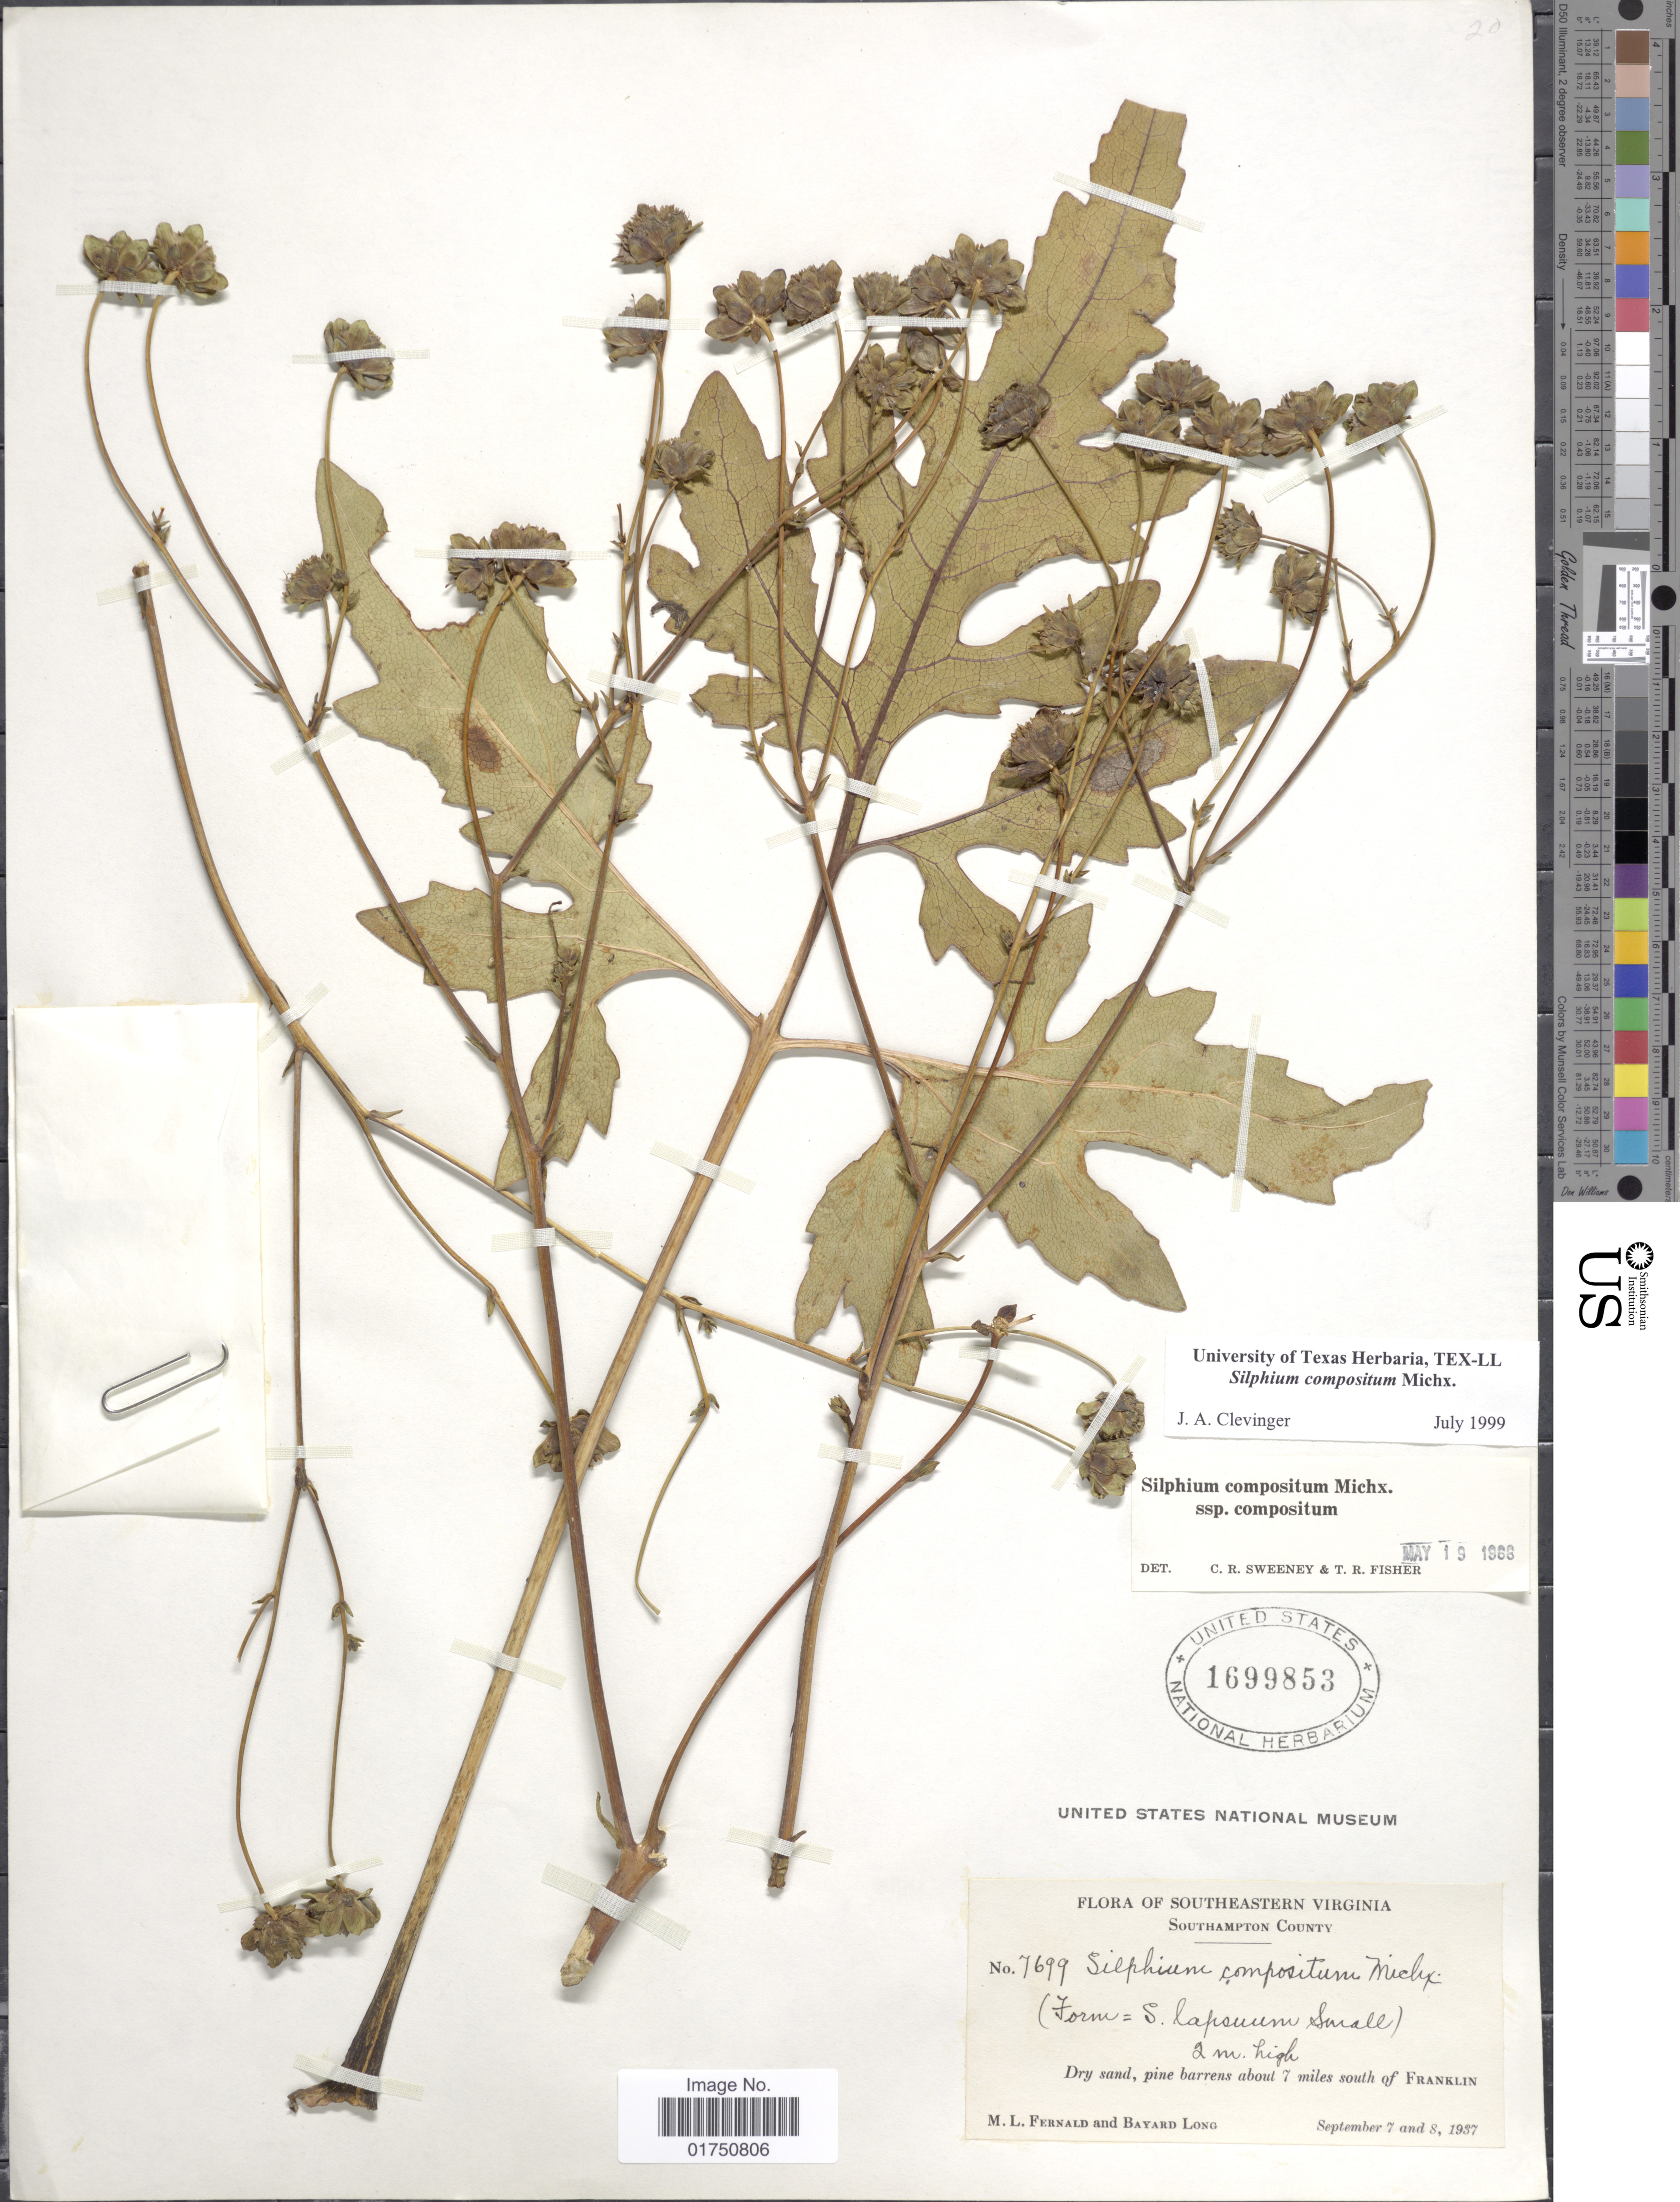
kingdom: Plantae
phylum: Tracheophyta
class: Magnoliopsida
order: Asterales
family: Asteraceae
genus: Silphium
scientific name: Silphium compositum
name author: Michx.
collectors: M. L. Fernald & B. Long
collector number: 7699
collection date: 1937-09-07/1937-09-08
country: United States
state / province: Virginia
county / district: Southampton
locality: Southeastern Virginia. Southampton County. Dry sand, pine barrens about 7 miles south of Franklin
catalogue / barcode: US 1699853